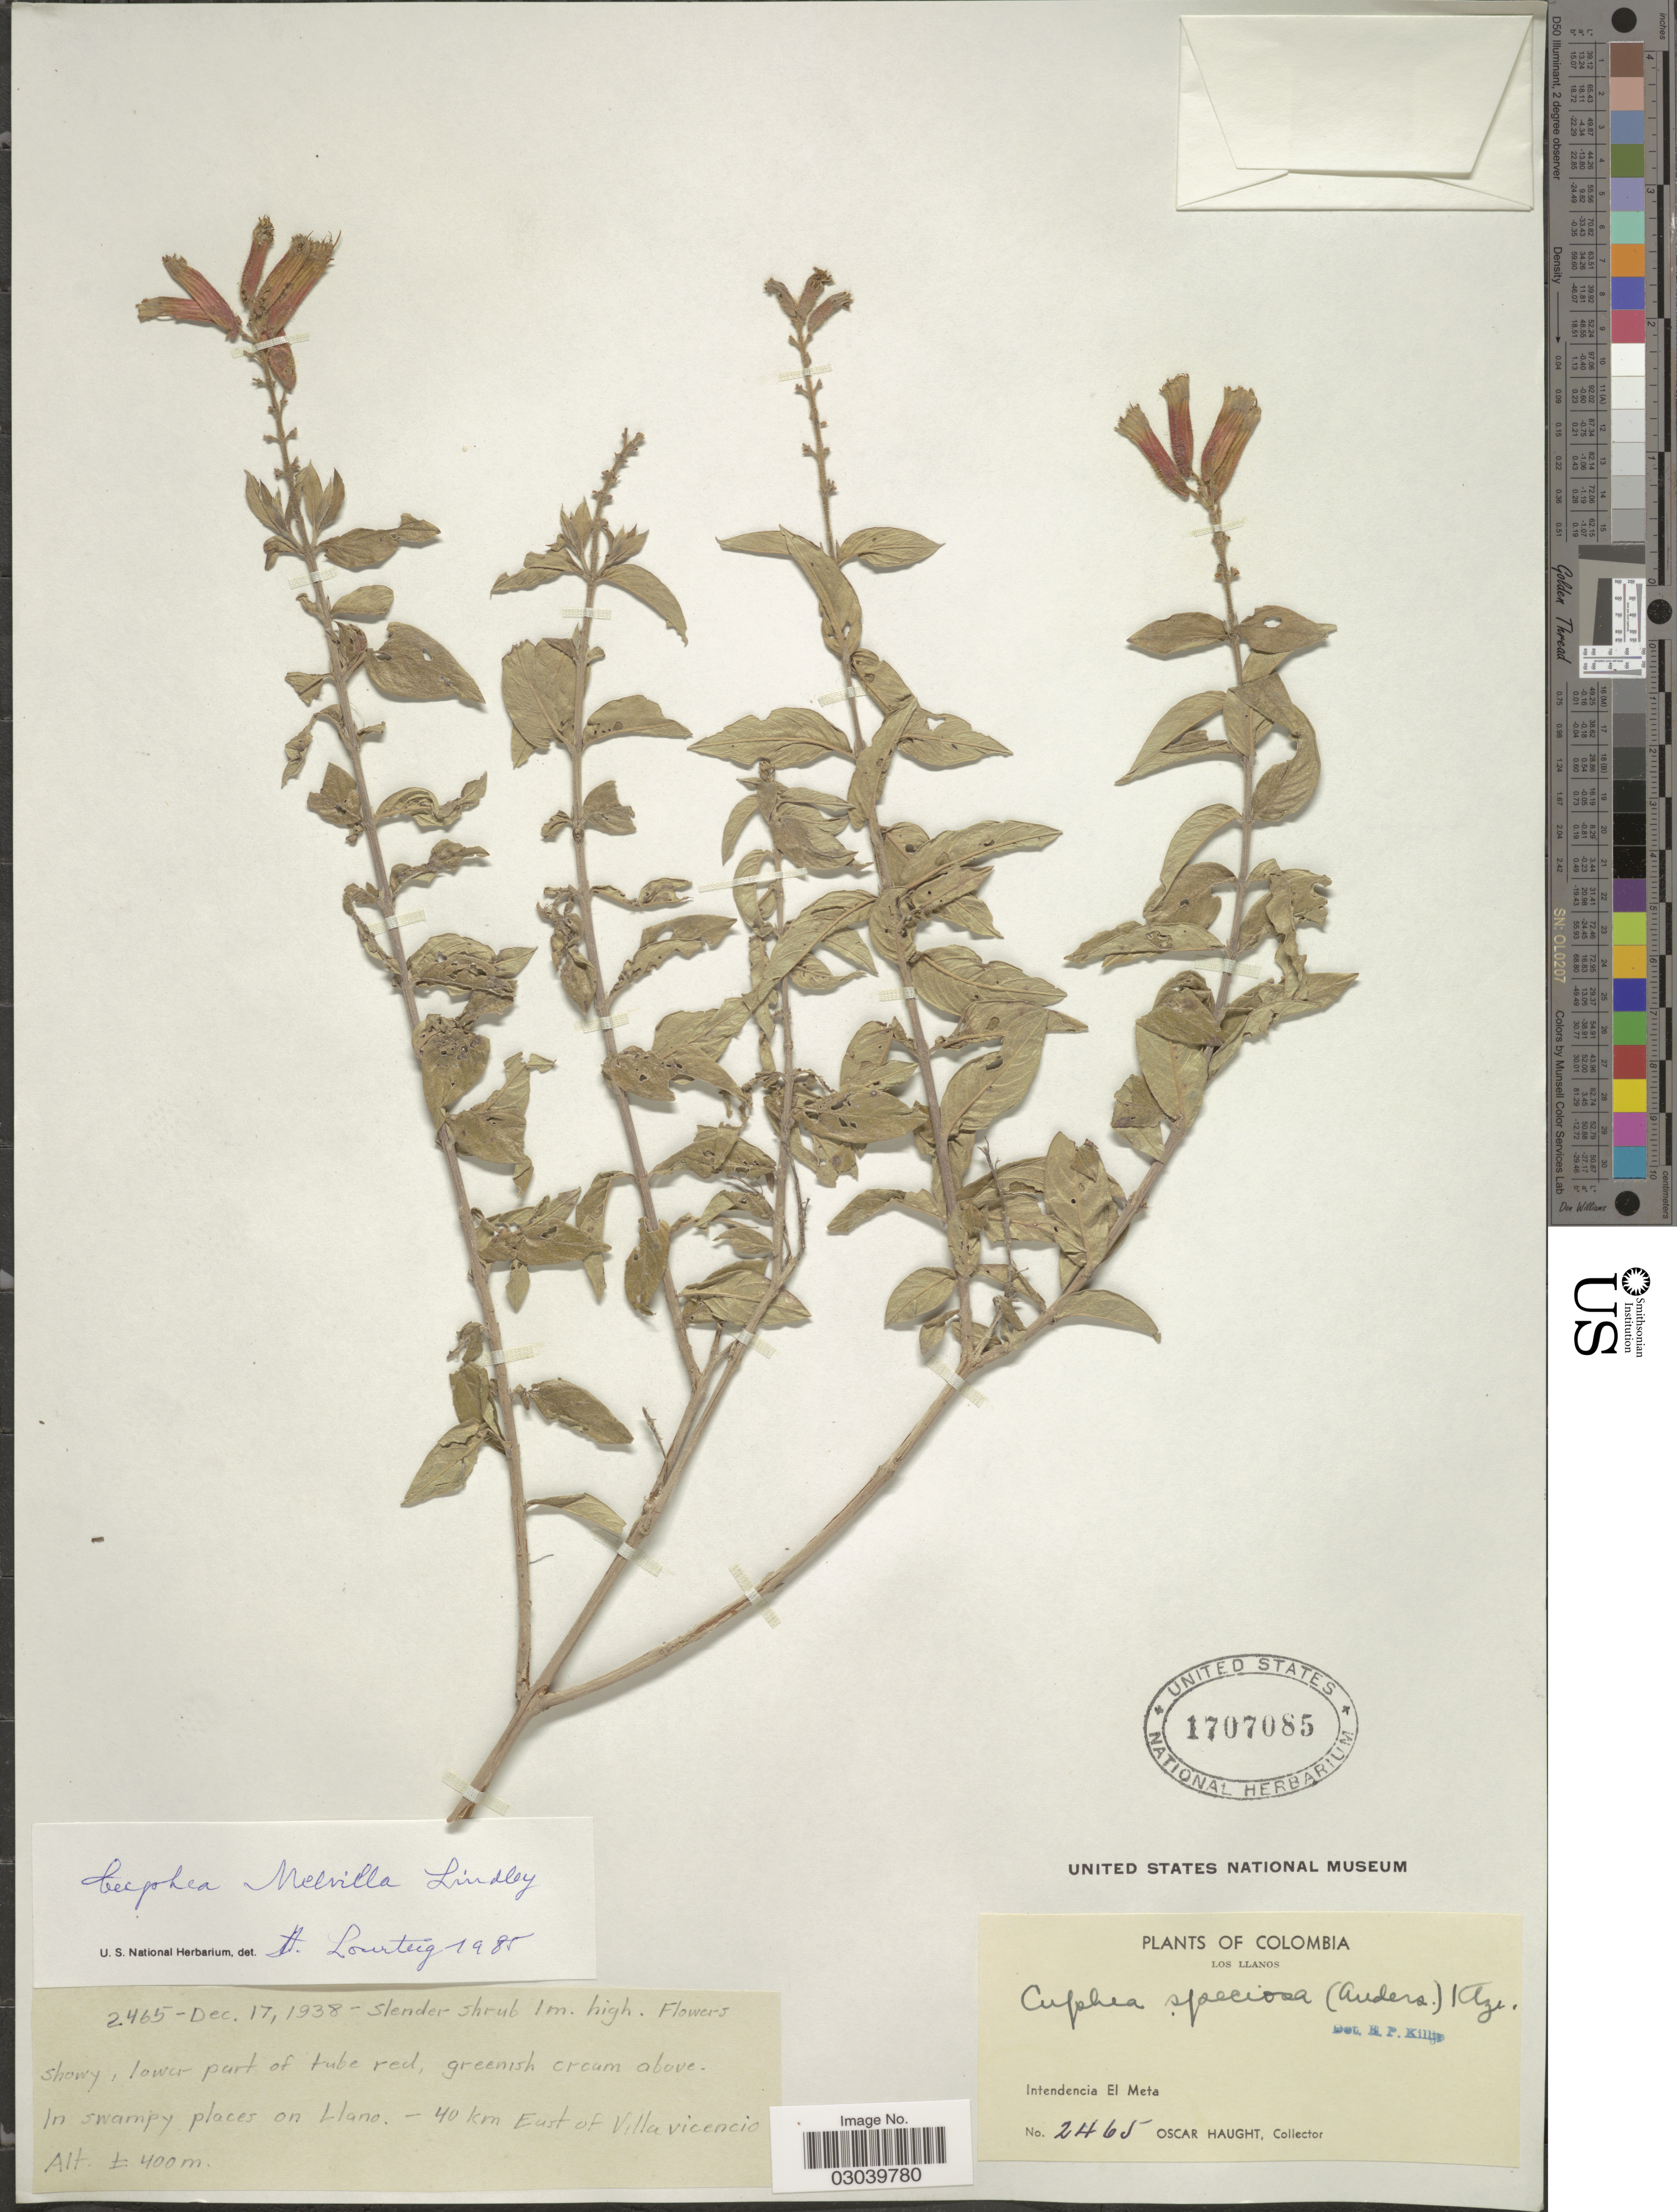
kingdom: Plantae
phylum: Tracheophyta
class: Magnoliopsida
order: Myrtales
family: Lythraceae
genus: Cuphea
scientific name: Cuphea melvilla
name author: Lindl.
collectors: O. L. Haught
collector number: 2465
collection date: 1938-12-17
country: Colombia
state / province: Meta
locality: In swampy places on Llano. 40 km East of Villavicencio. Los Llanos. Intendencia El Meta.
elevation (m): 400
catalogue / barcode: US 1707085